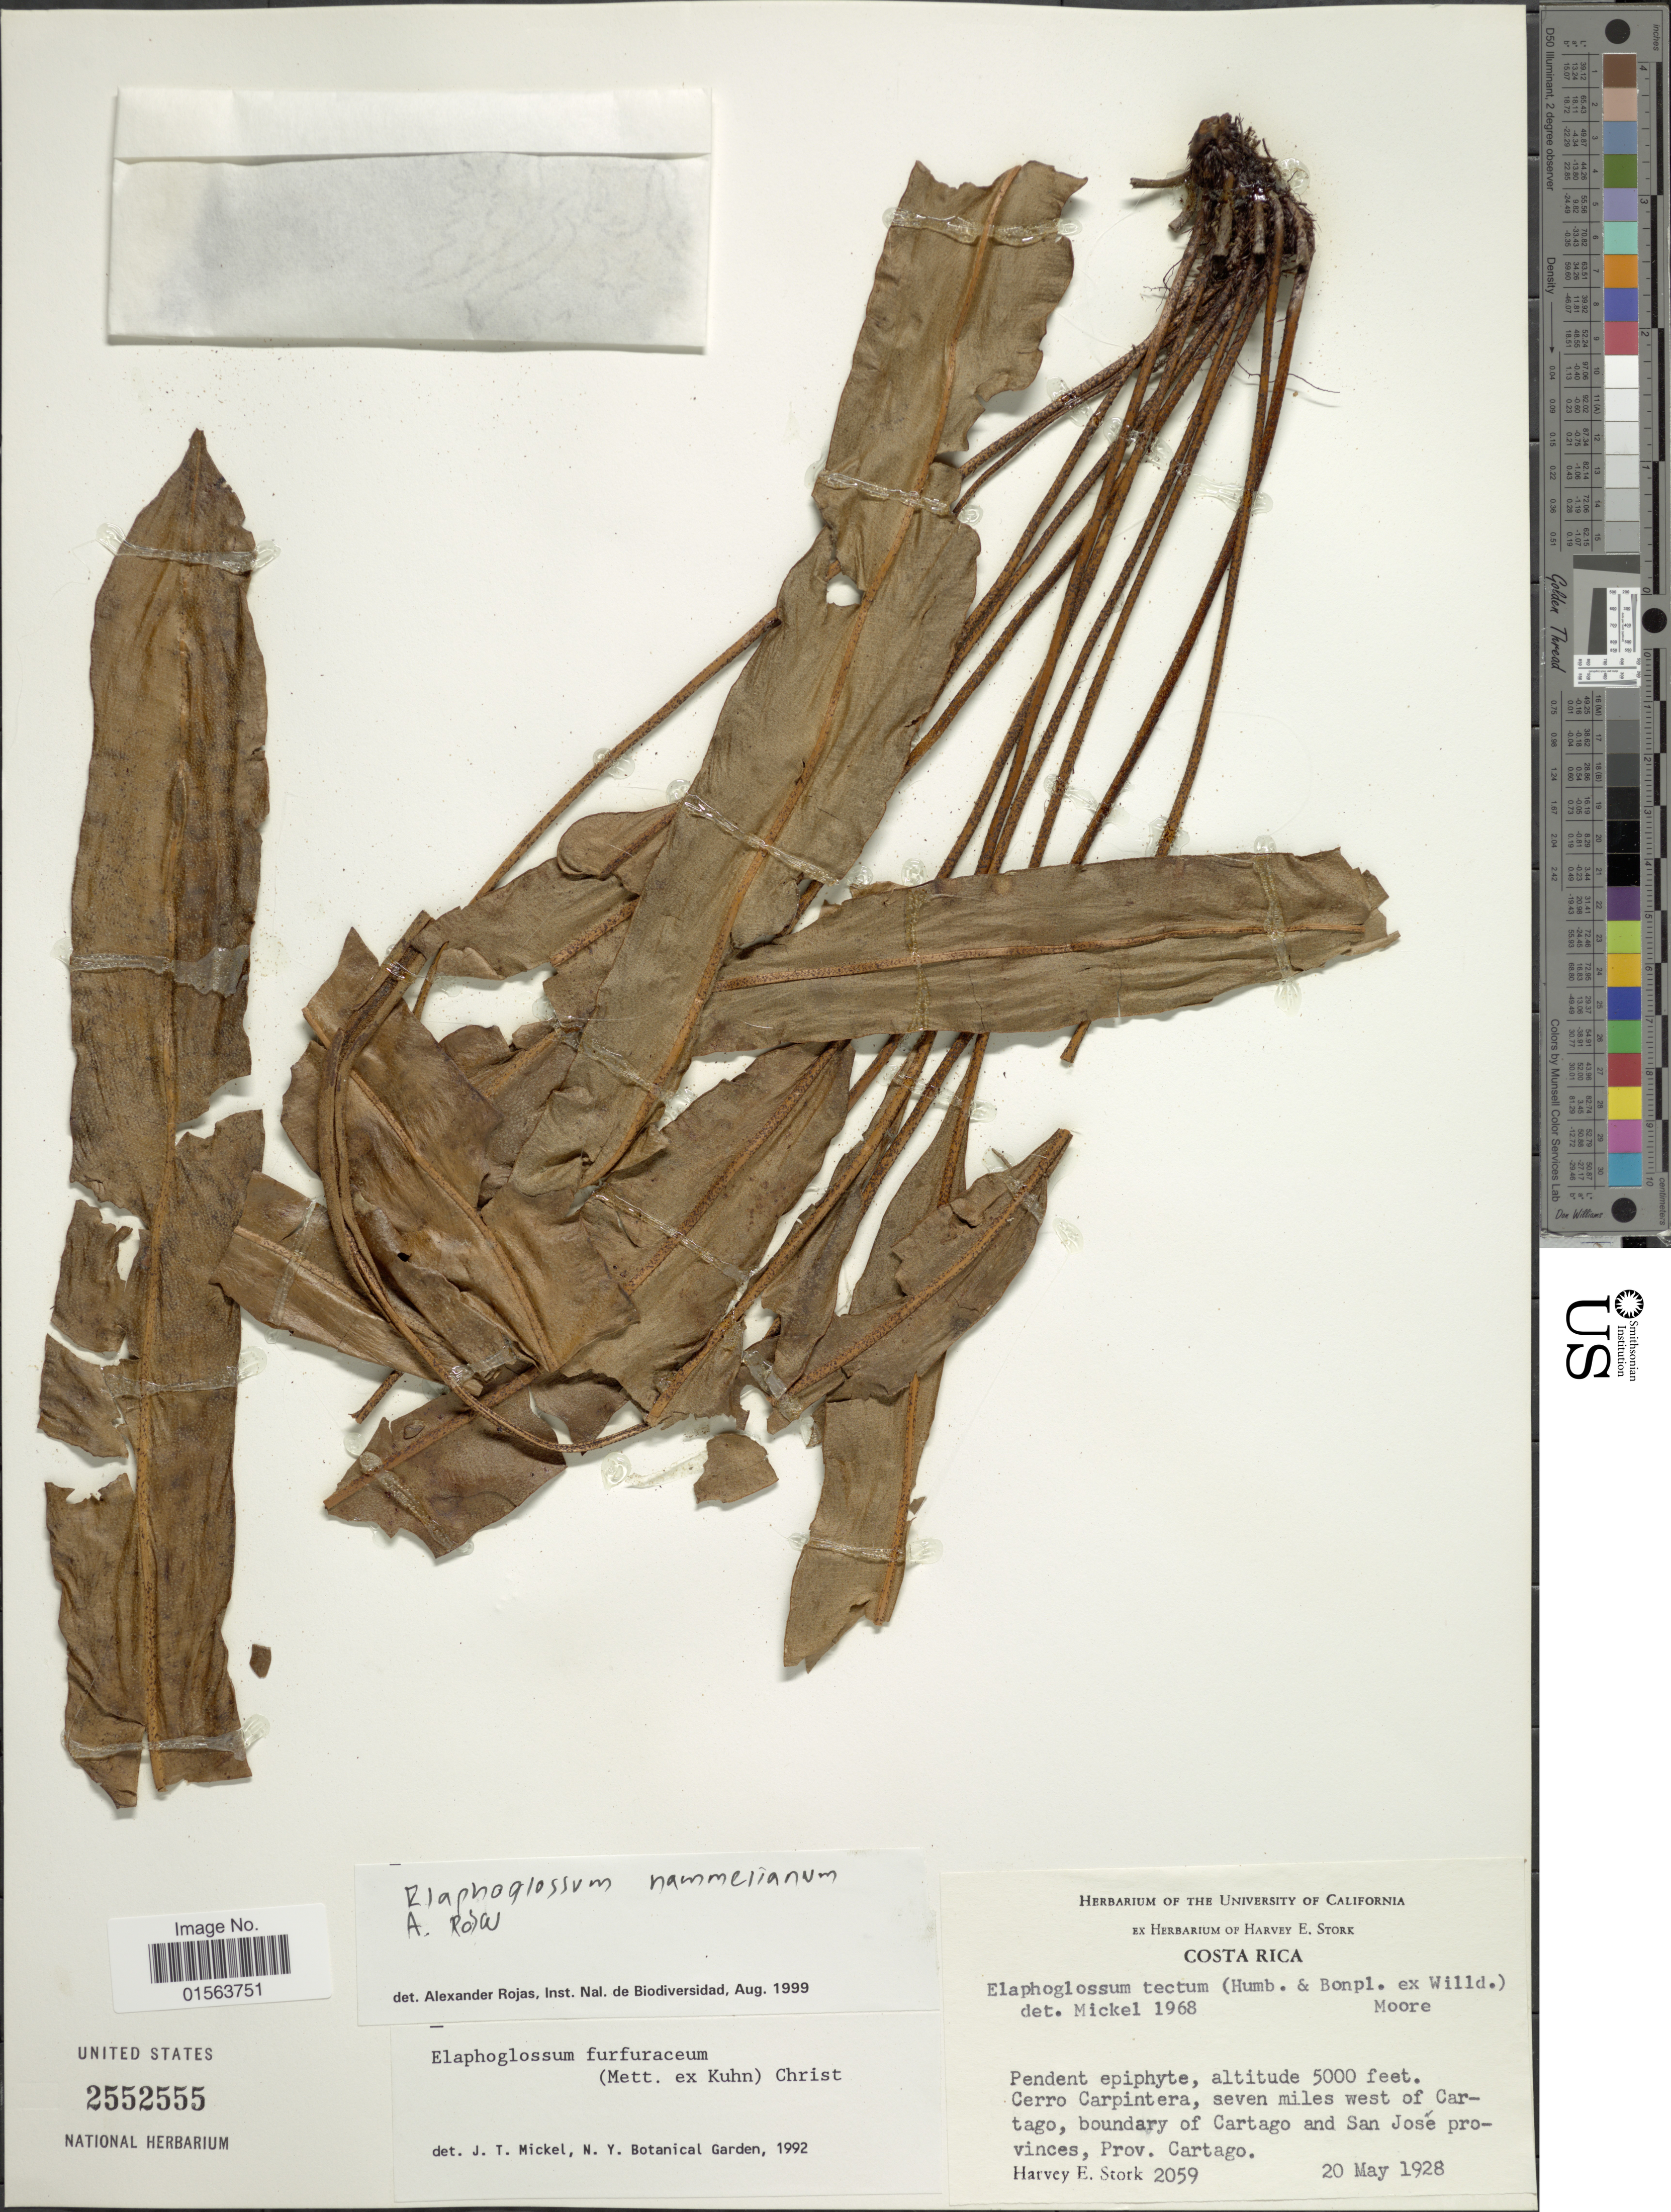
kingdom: Plantae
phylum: Tracheophyta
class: Polypodiopsida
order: Polypodiales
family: Dryopteridaceae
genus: Elaphoglossum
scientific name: Elaphoglossum hammelianum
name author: A. Rojas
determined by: Matos, F. B.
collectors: H. E. Stork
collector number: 2059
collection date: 1928-05-20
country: Costa Rica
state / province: Cartago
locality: Cerro Carpintera, seven miles west of Catago, boundary of Cartago and San Jose Provinces, Prov. Cartago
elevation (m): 1524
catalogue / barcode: US 2552555